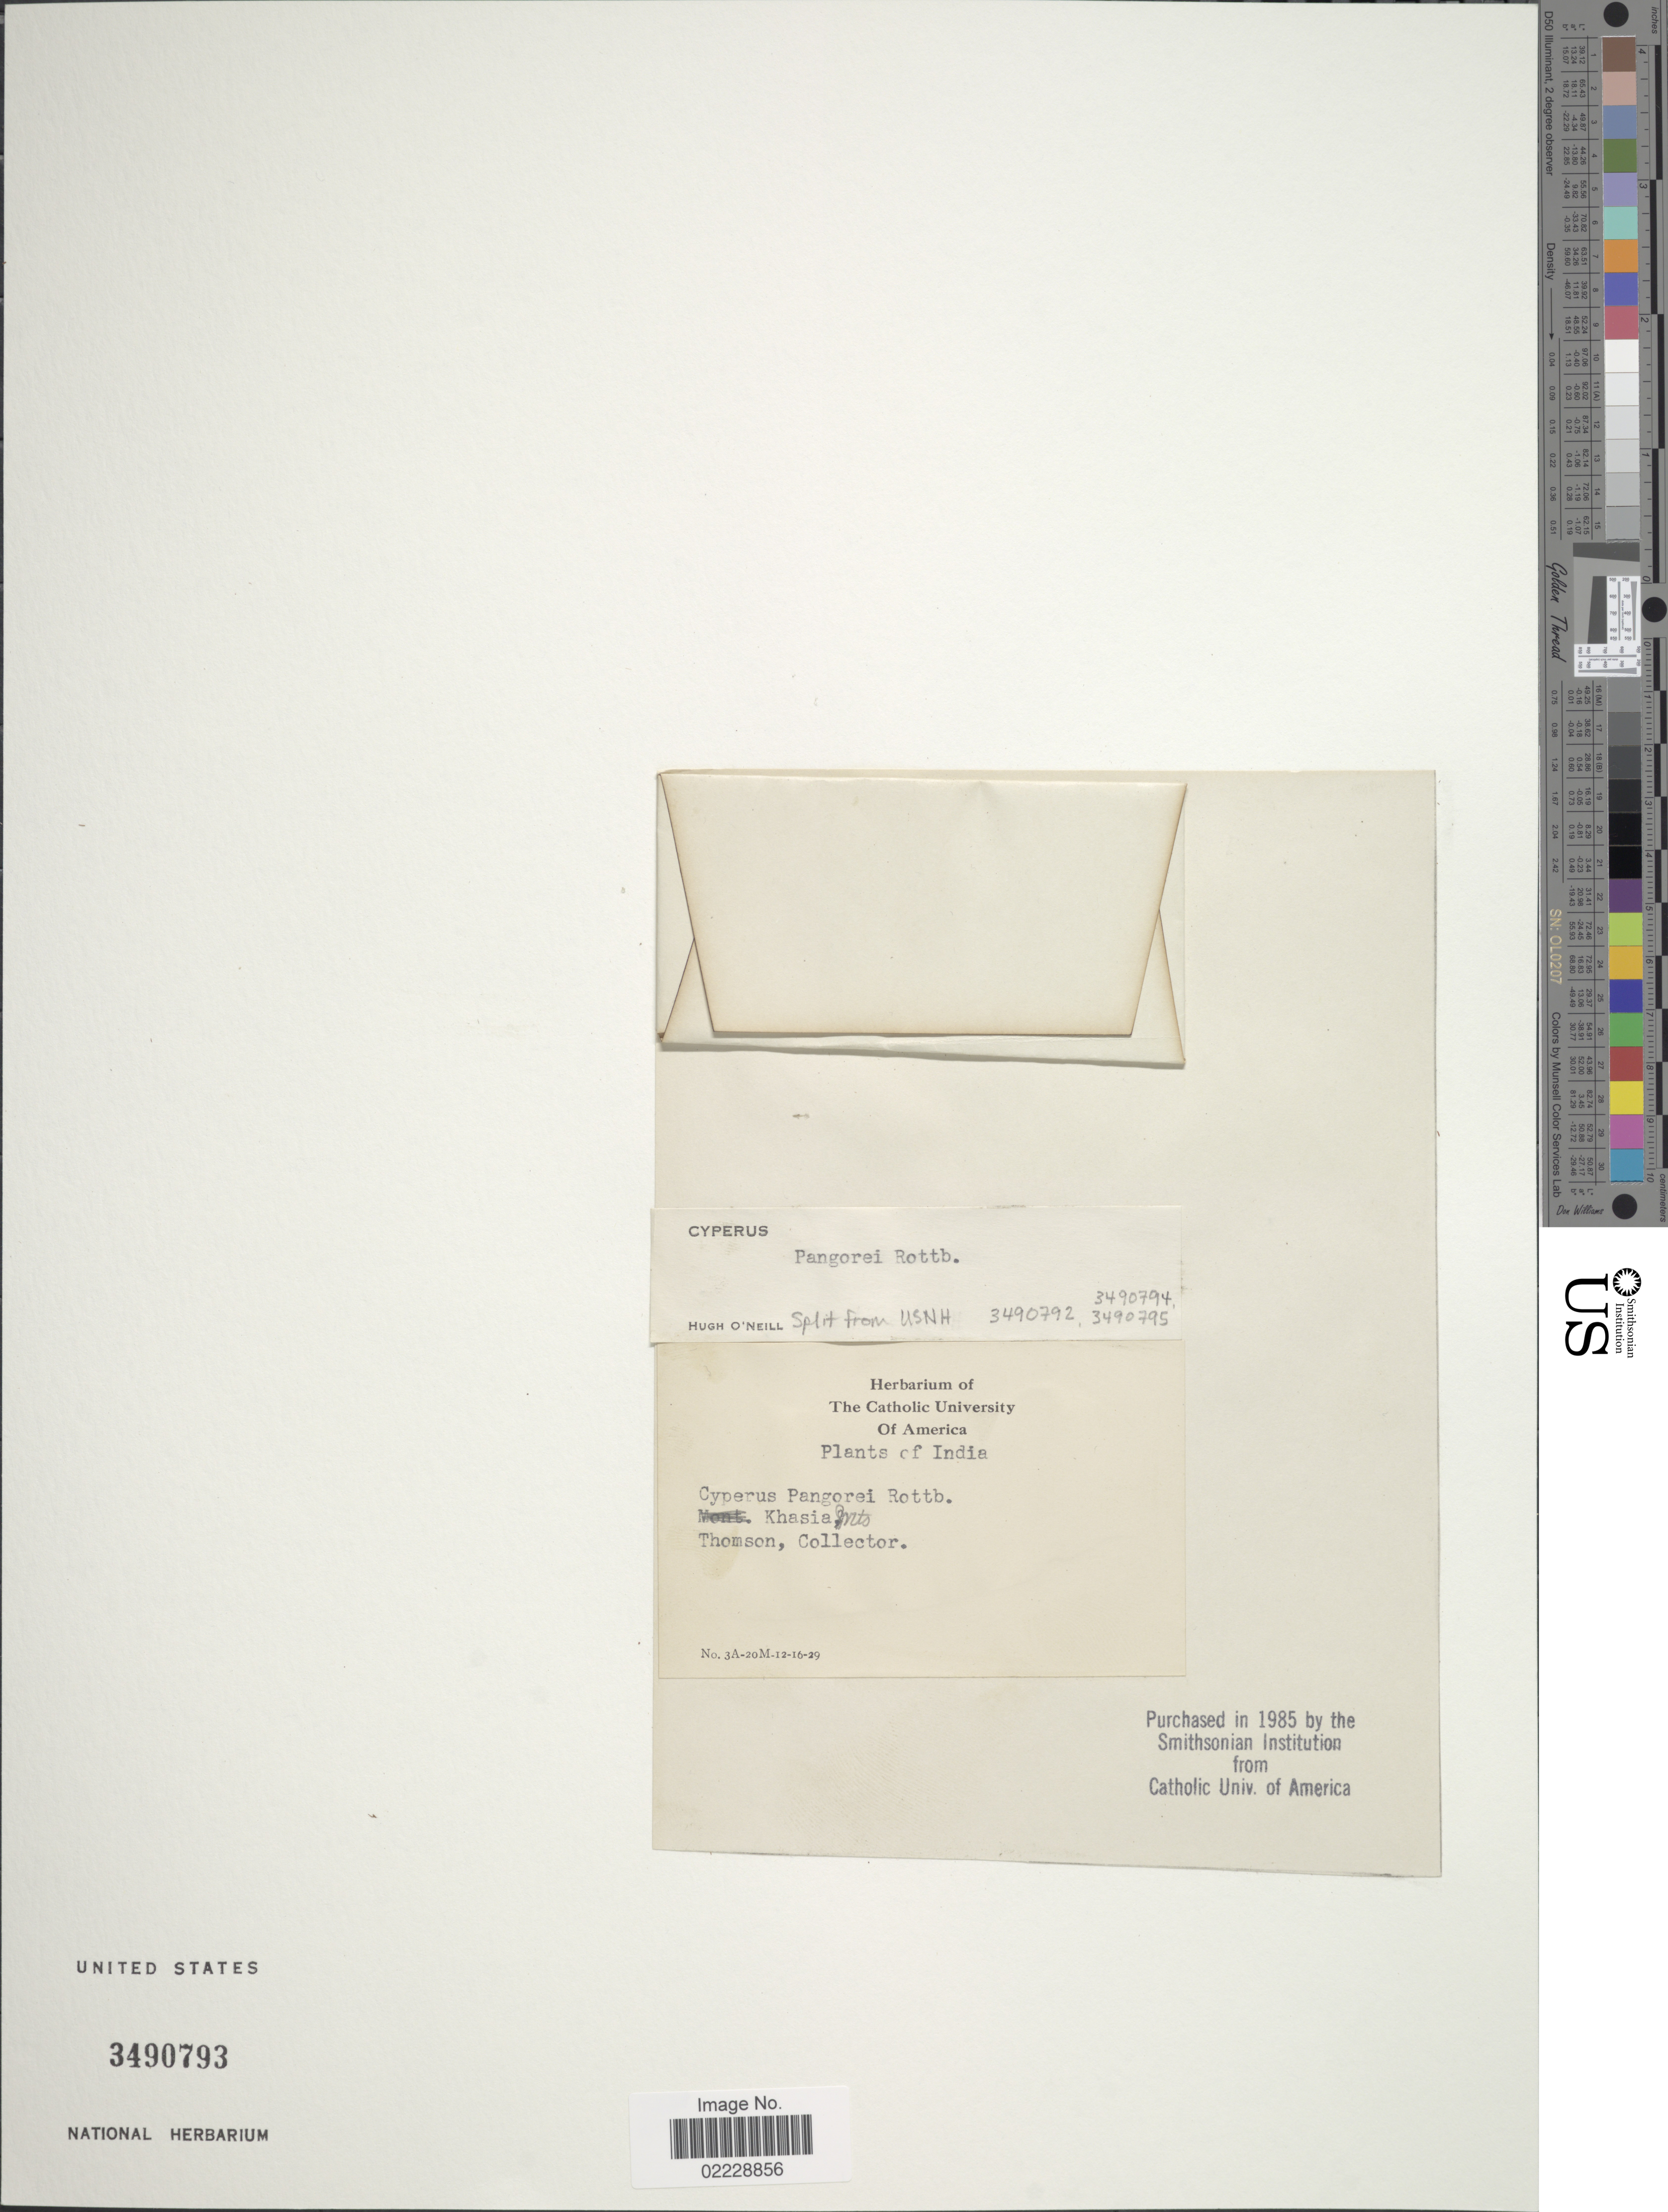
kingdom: Plantae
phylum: Tracheophyta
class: Liliopsida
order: Poales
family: Cyperaceae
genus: Cyperus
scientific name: Cyperus pangorei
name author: Rottb.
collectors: -- Thomson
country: India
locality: Khasia Mts.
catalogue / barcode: US 3490793